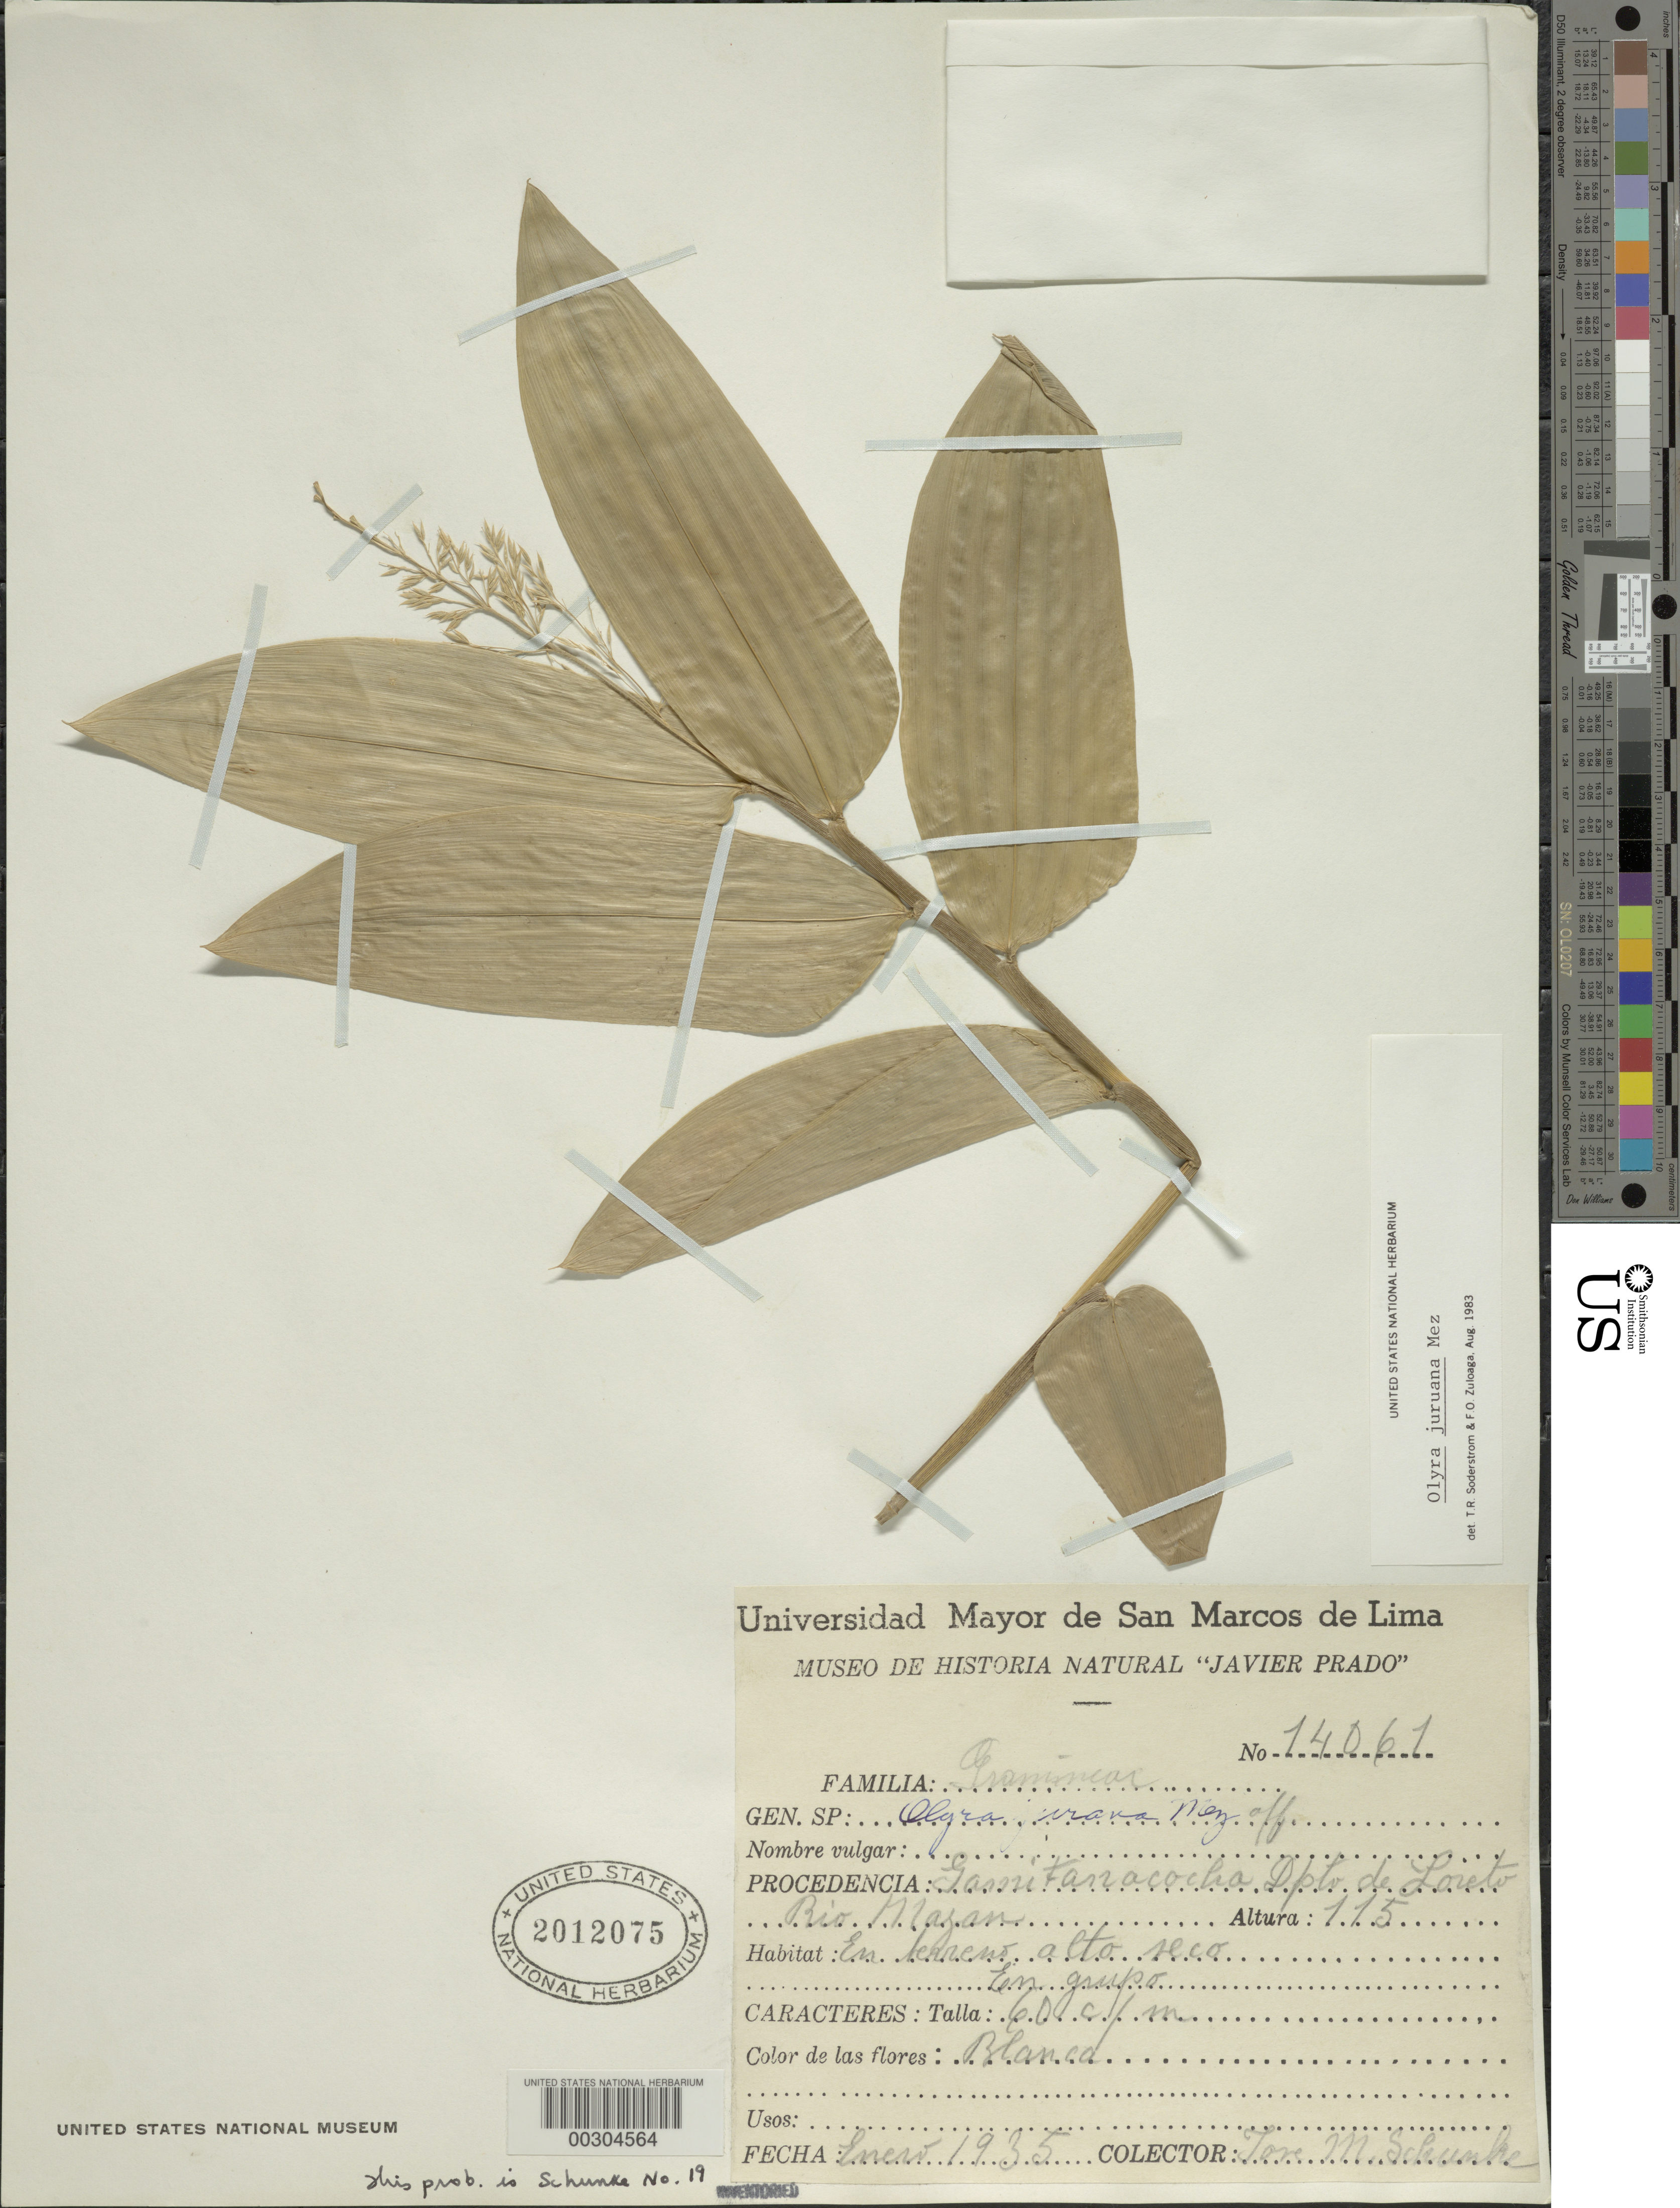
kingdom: Plantae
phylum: Tracheophyta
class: Liliopsida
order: Poales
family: Poaceae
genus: Olyra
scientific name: Olyra juruana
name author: Mez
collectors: J. Schunke Vigo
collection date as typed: Jan 1935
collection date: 1935-01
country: Peru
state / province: Loreto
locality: Rio mazan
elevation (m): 115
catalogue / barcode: US 2012075